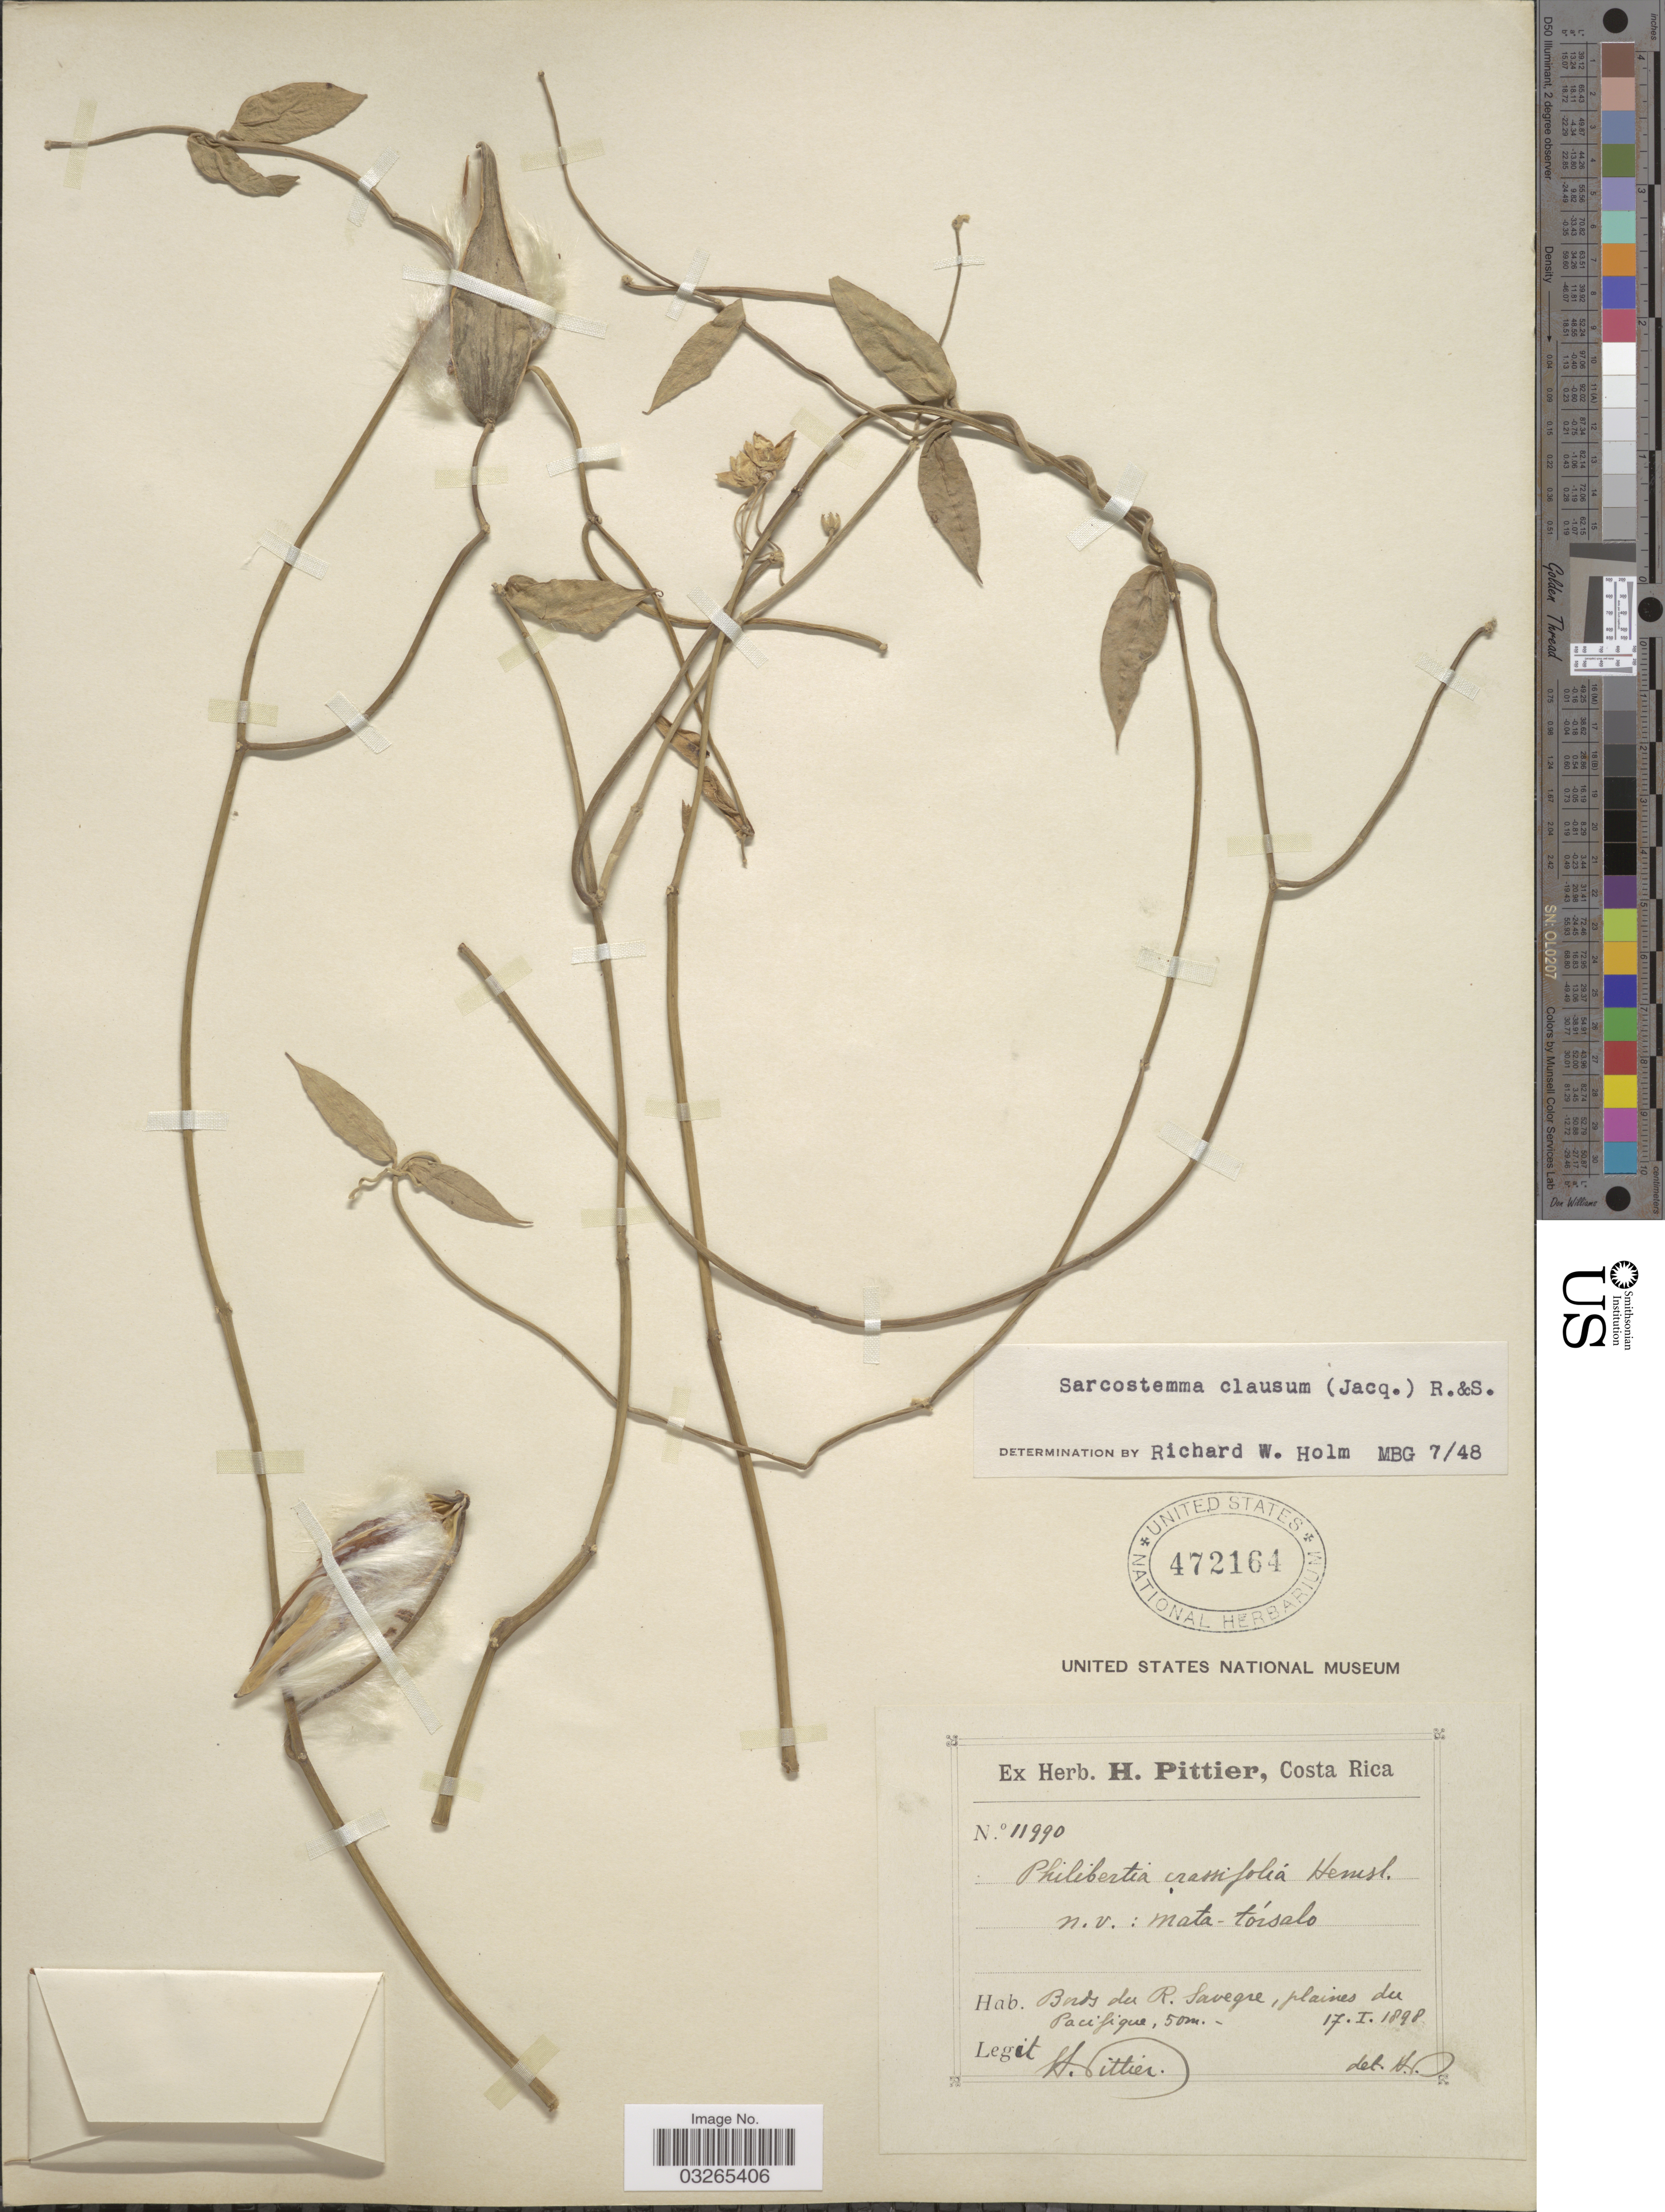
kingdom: Plantae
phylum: Tracheophyta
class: Magnoliopsida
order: Gentianales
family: Apocynaceae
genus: Sarcostemma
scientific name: Sarcostemma clausum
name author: (Jacq.) Schult.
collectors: H. F. Pittier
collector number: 11990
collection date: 1898-01-17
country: Costa Rica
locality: Bords du rio Savegro, plaines du Pacifique.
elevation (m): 50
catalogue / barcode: US 472164